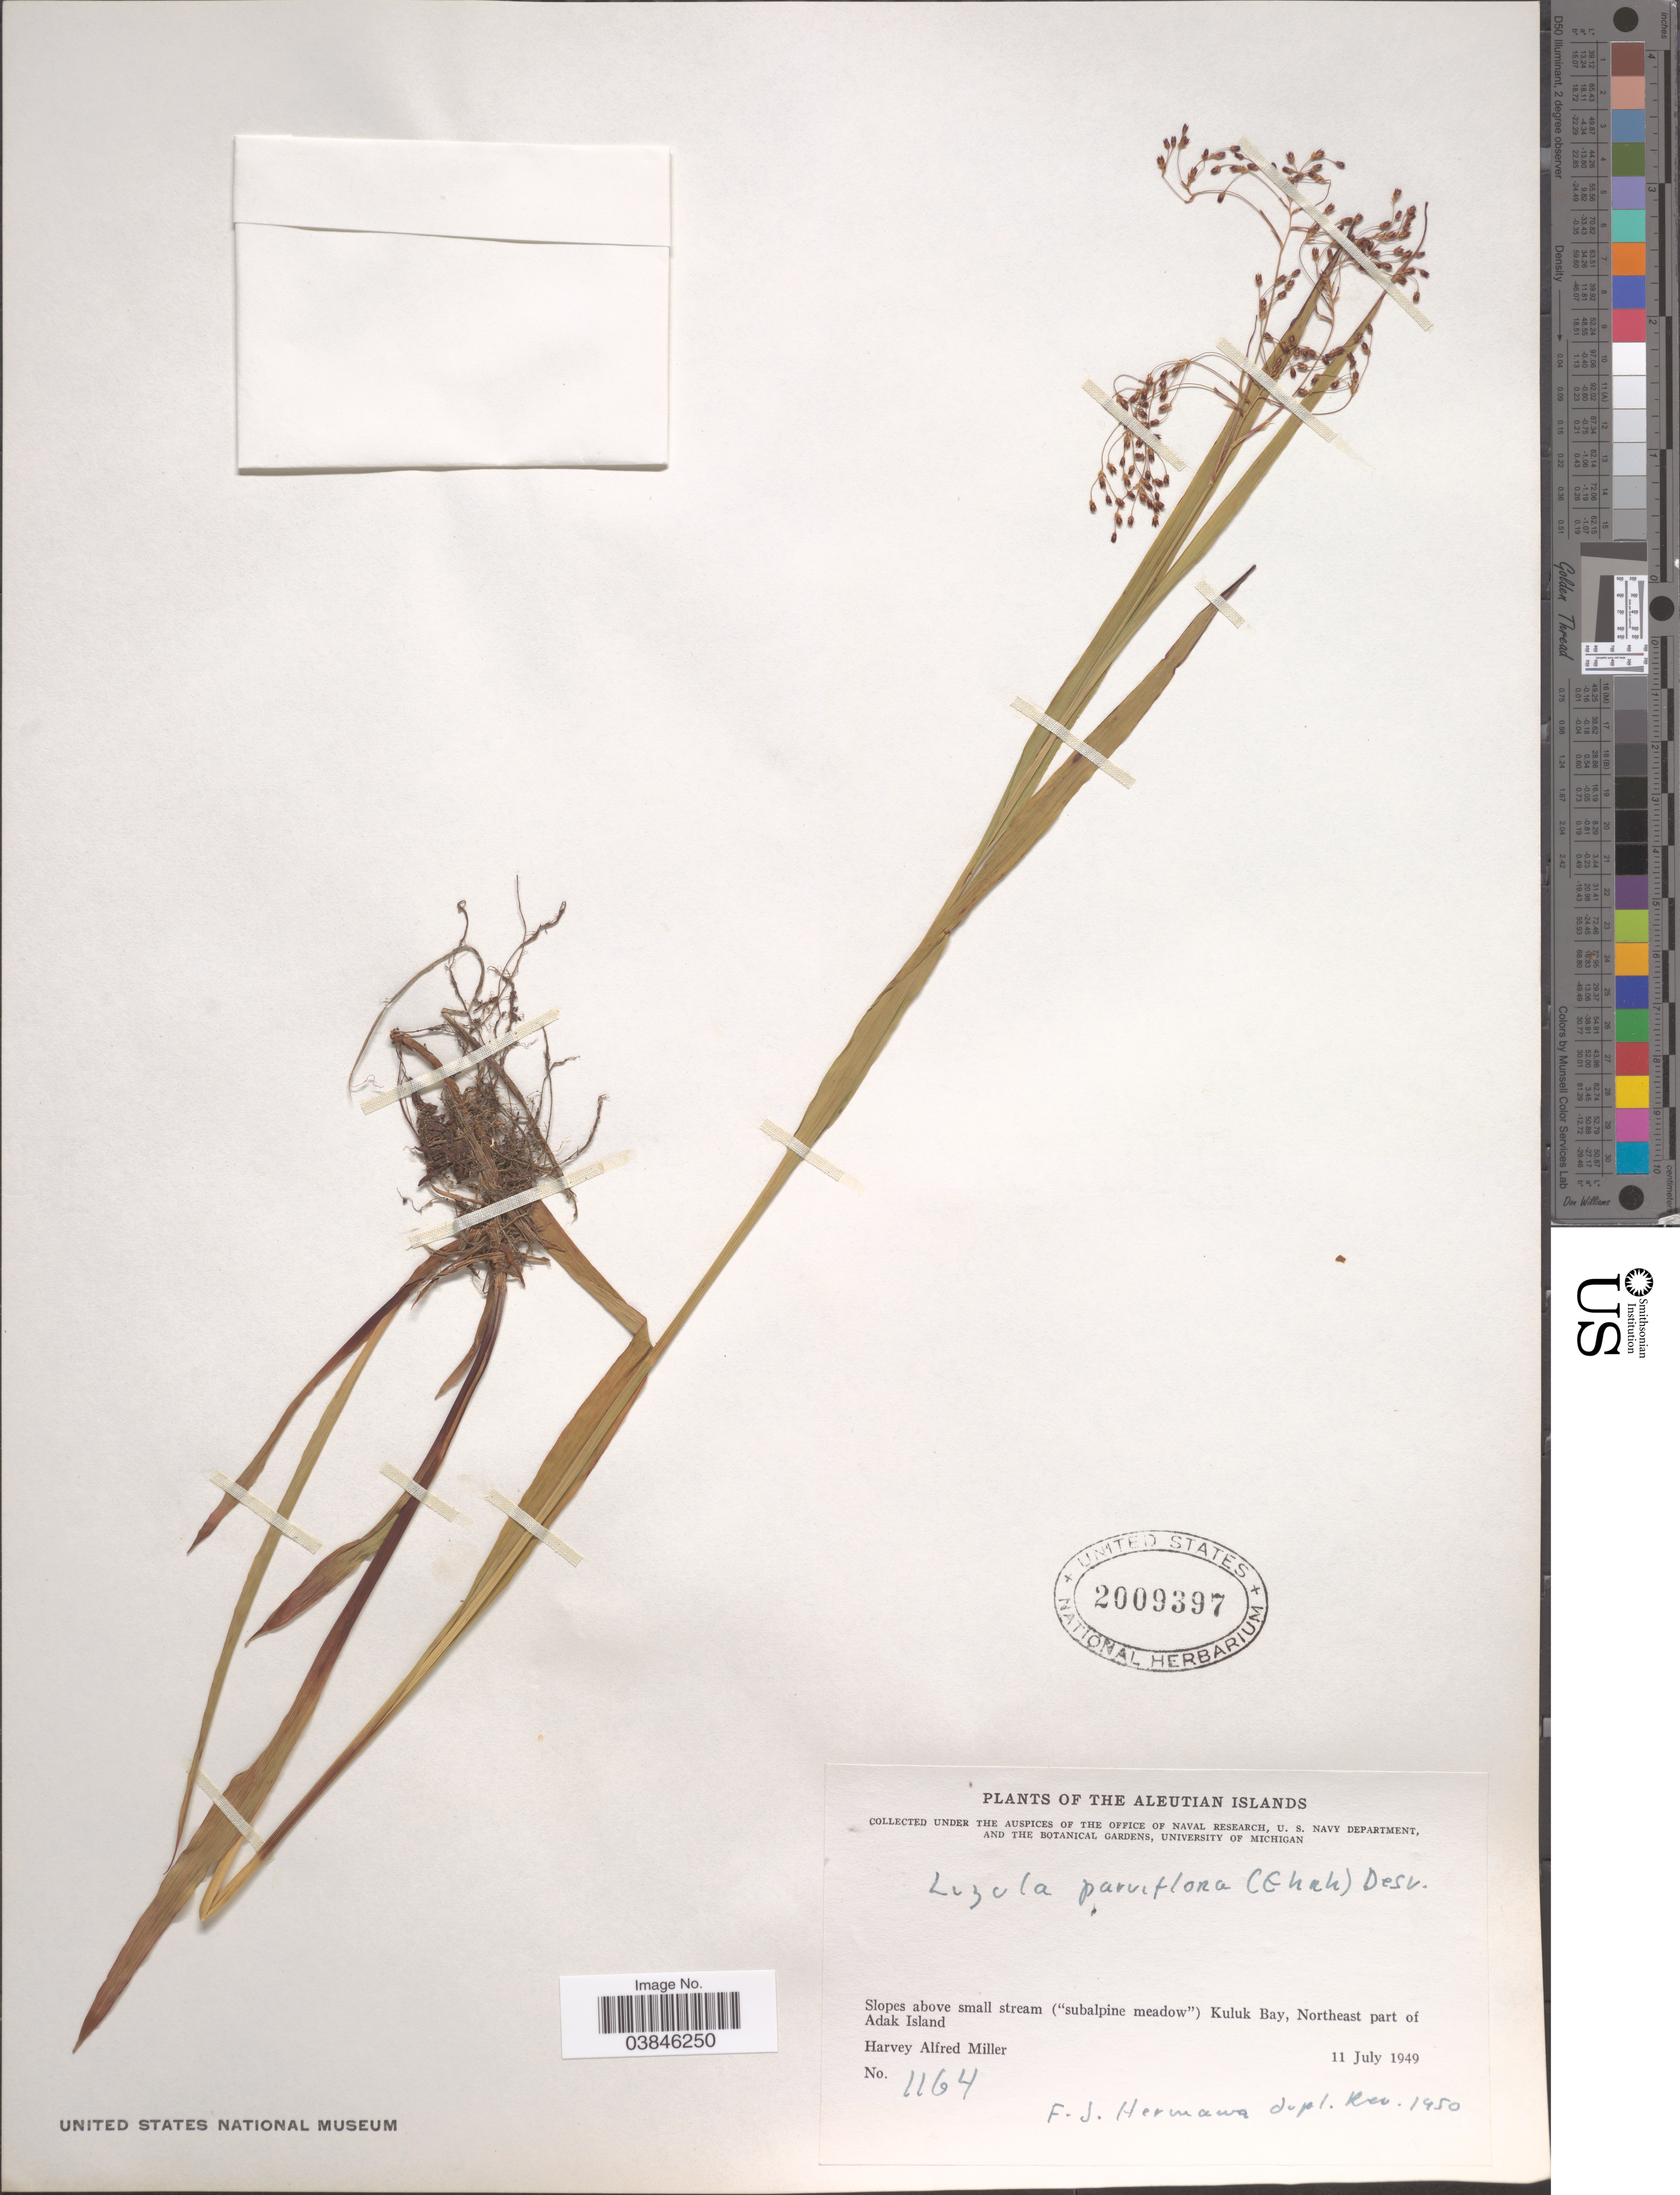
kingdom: Plantae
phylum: Tracheophyta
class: Liliopsida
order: Poales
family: Juncaceae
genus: Luzula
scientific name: Luzula parviflora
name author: (Ehrh.) Desv.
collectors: H. A. Miller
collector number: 1164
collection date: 1949-07-11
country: United States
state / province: Alaska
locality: The Aleutian Islands. Slopes above small stream ("subalpine meadow") Kuluk Bay, Northeast part of Adak Island.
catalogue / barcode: US 2009397